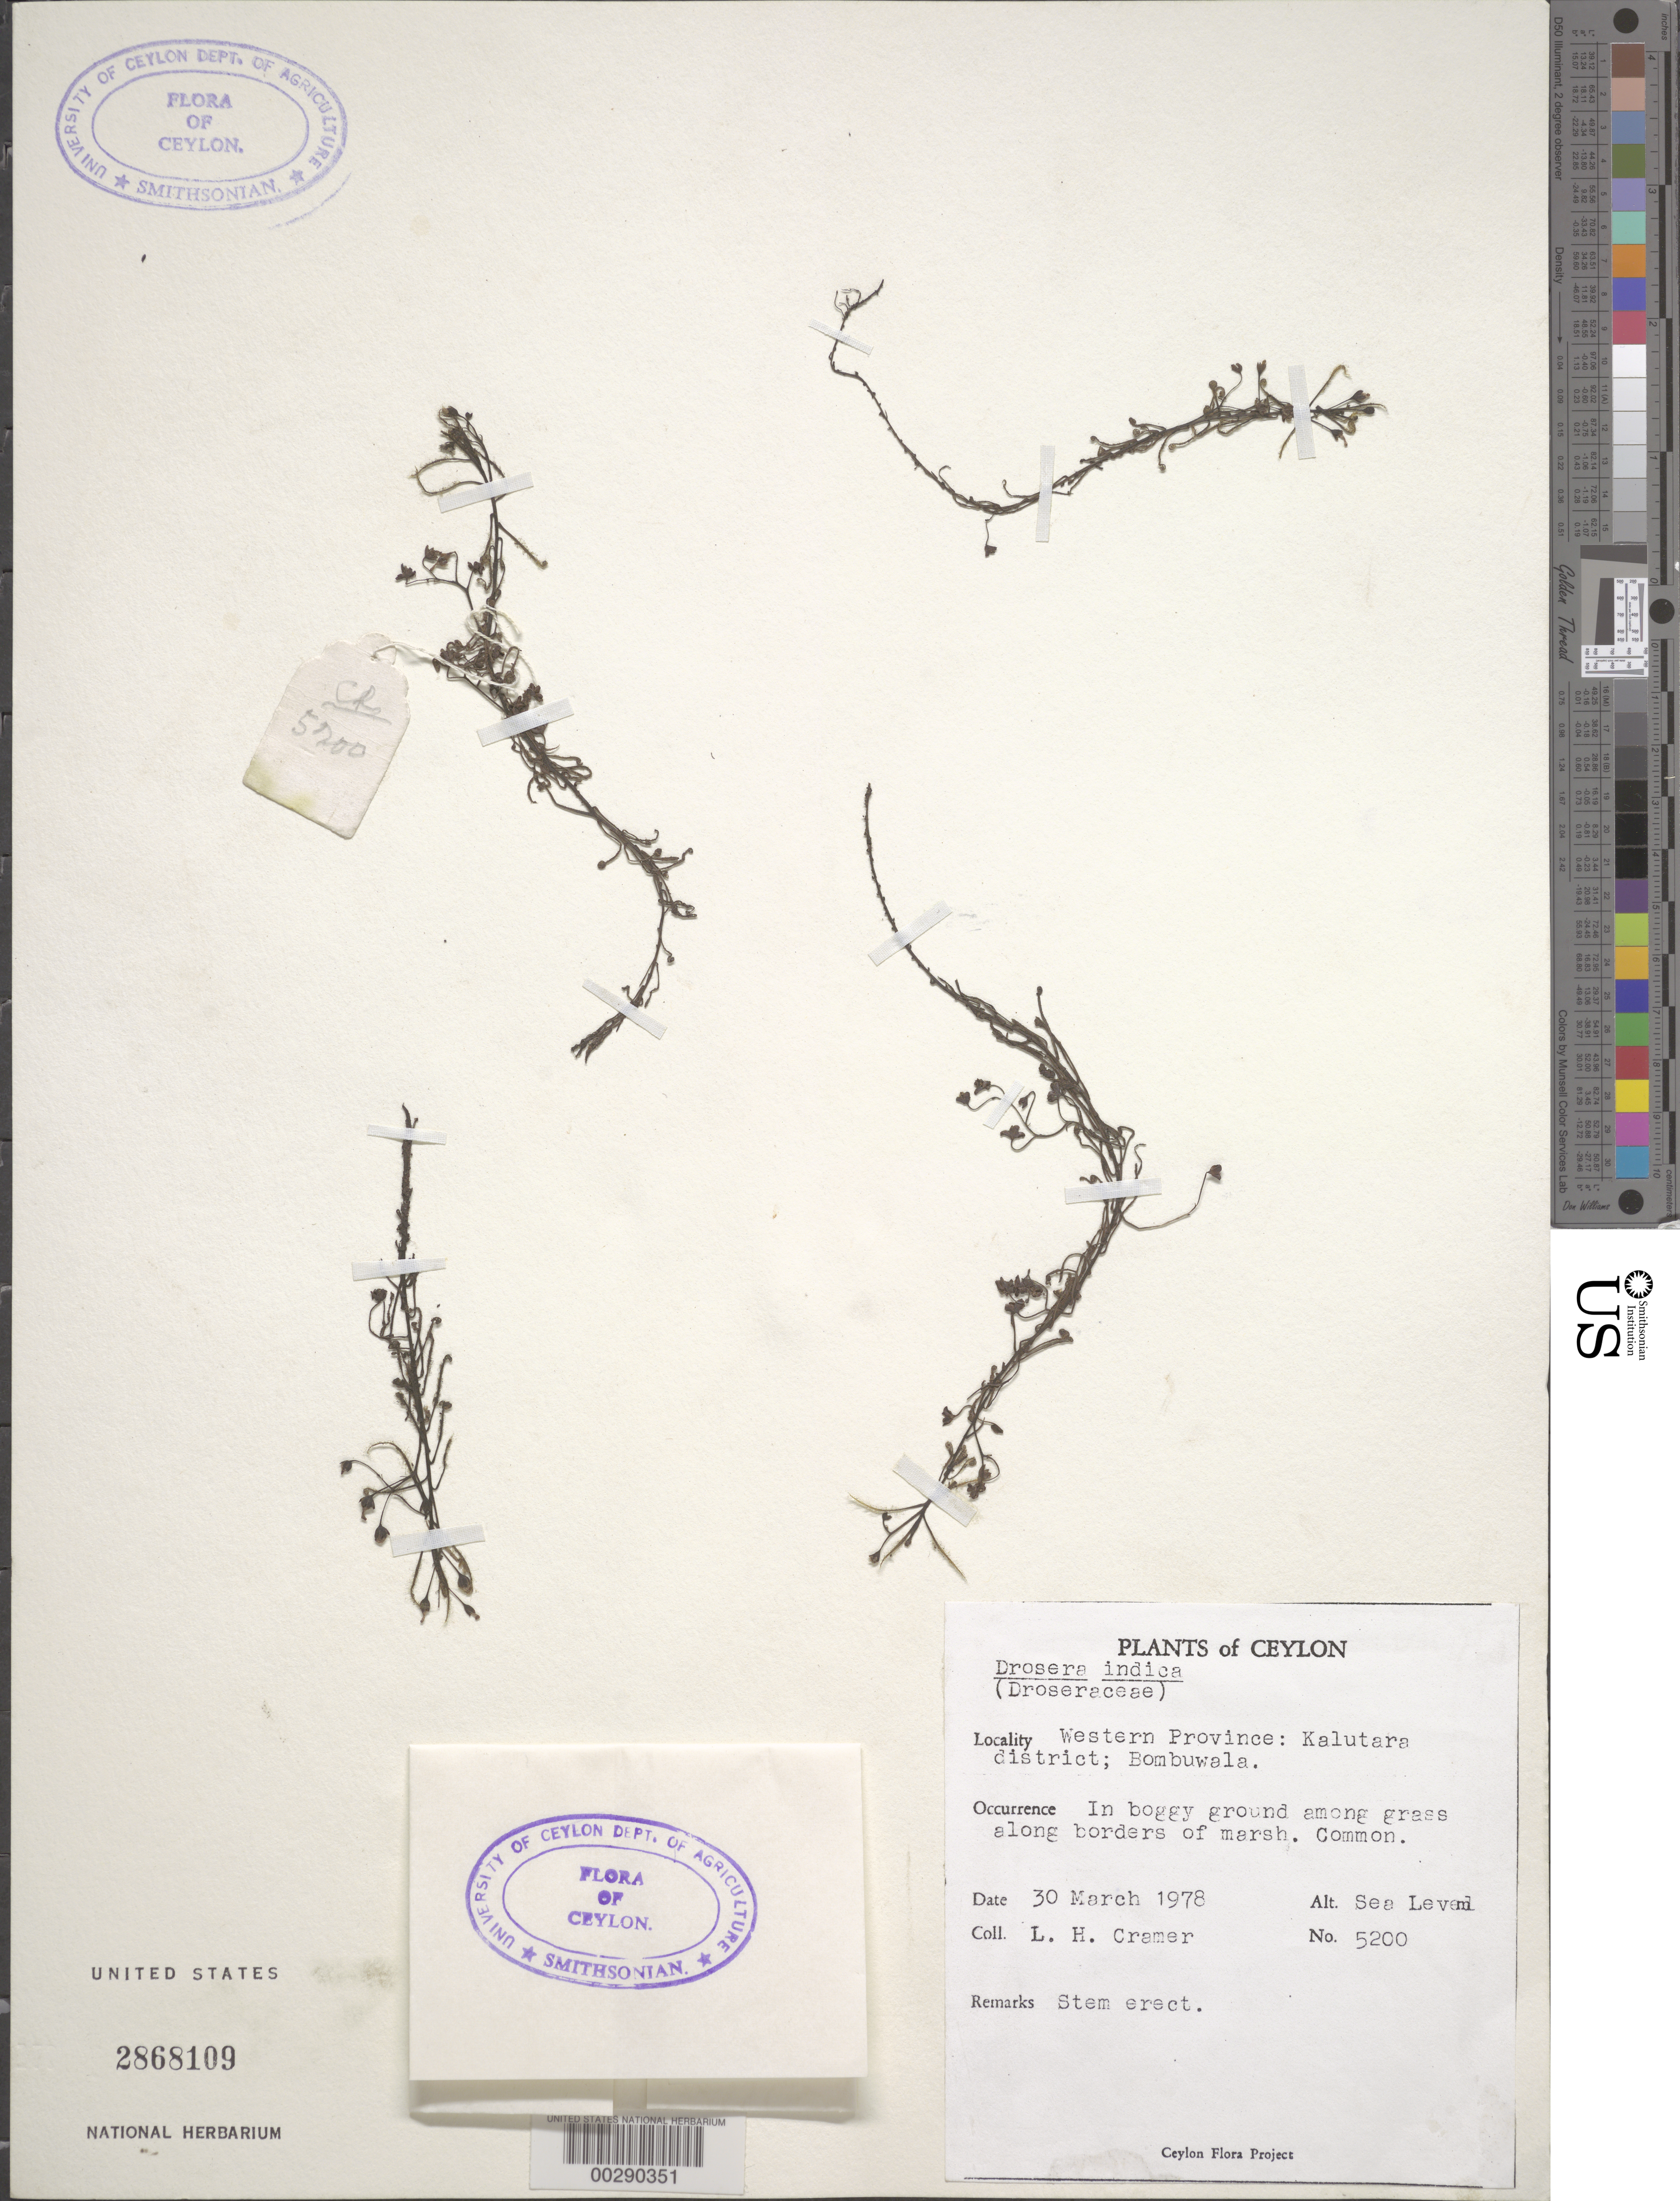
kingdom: Plantae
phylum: Tracheophyta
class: Magnoliopsida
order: Caryophyllales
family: Droseraceae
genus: Drosera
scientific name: Drosera indica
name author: L.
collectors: L. H. Cramer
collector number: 5200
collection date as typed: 30 Mar 1978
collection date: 1978-03-30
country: Sri Lanka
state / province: Western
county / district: Kalutara Dist.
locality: Bombuwala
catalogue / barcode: US 2868109